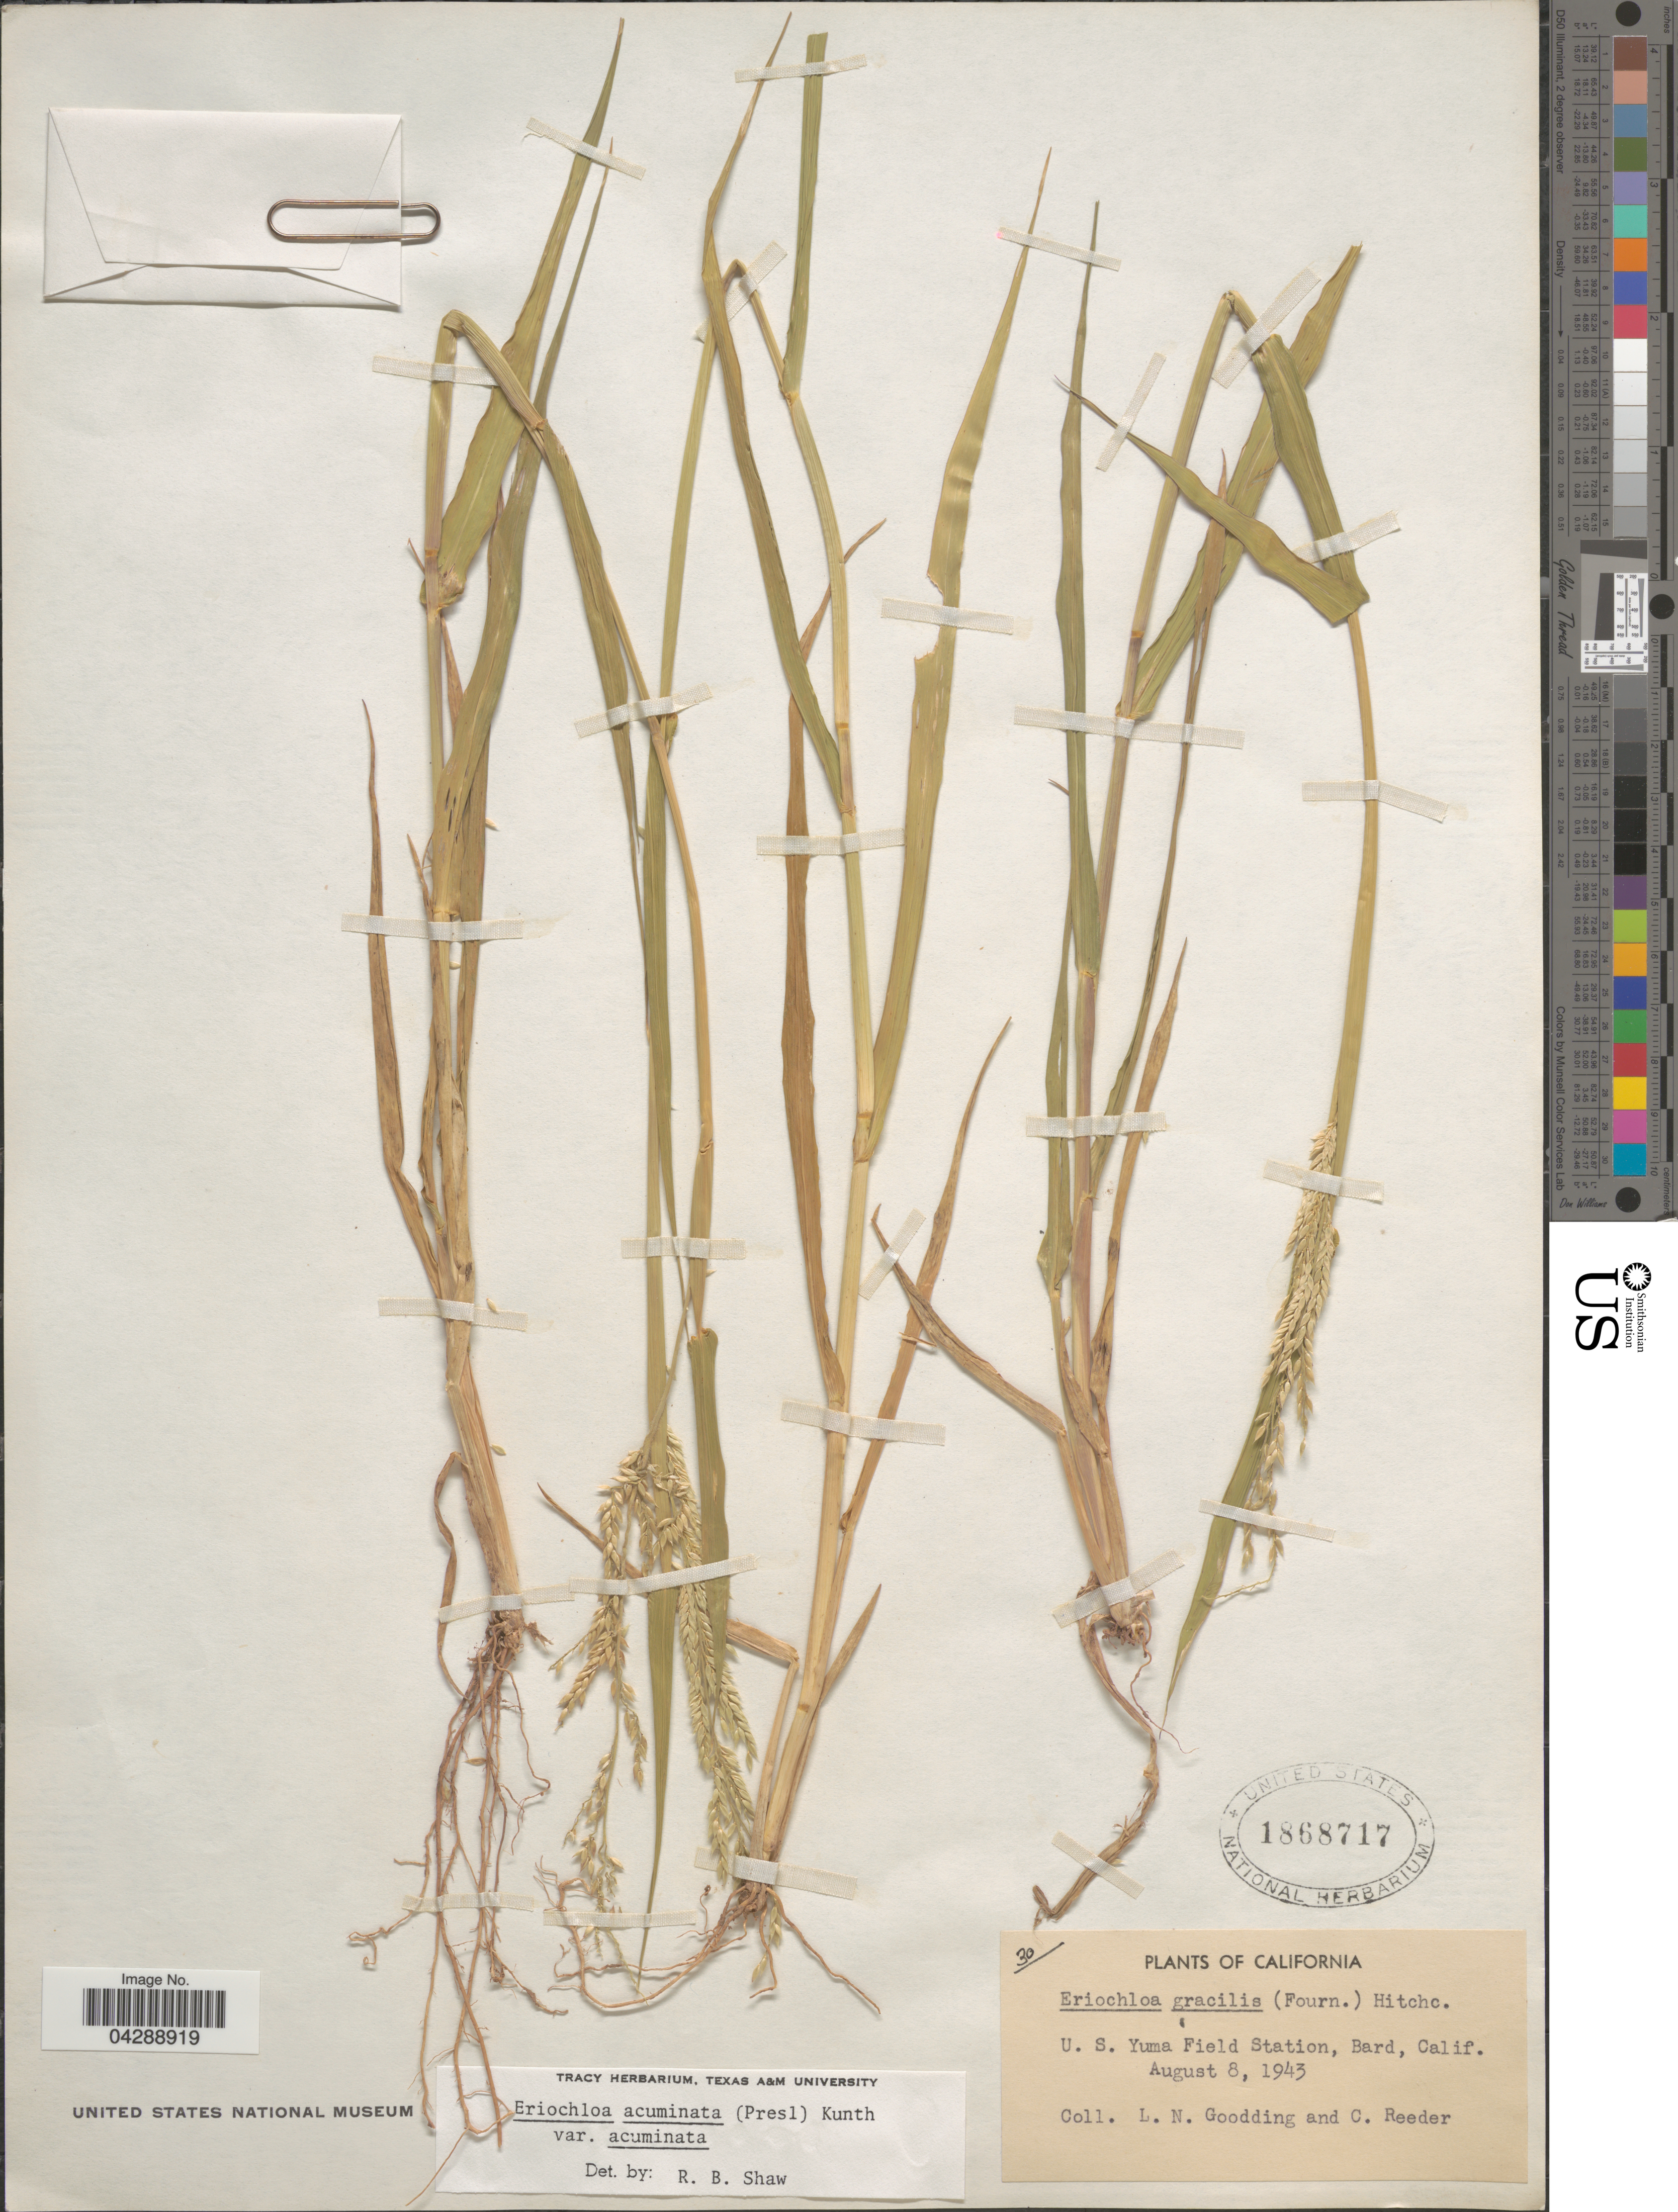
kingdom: Plantae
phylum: Tracheophyta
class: Liliopsida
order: Poales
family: Poaceae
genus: Eriochloa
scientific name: Eriochloa acuminata var. acuminata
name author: (J. Presl) Kunth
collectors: L. N. Goodding & C. Reeder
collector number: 30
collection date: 1943-08-08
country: United States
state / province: California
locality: U. S. Yuma Field Station, Bard.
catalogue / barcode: US 1868717